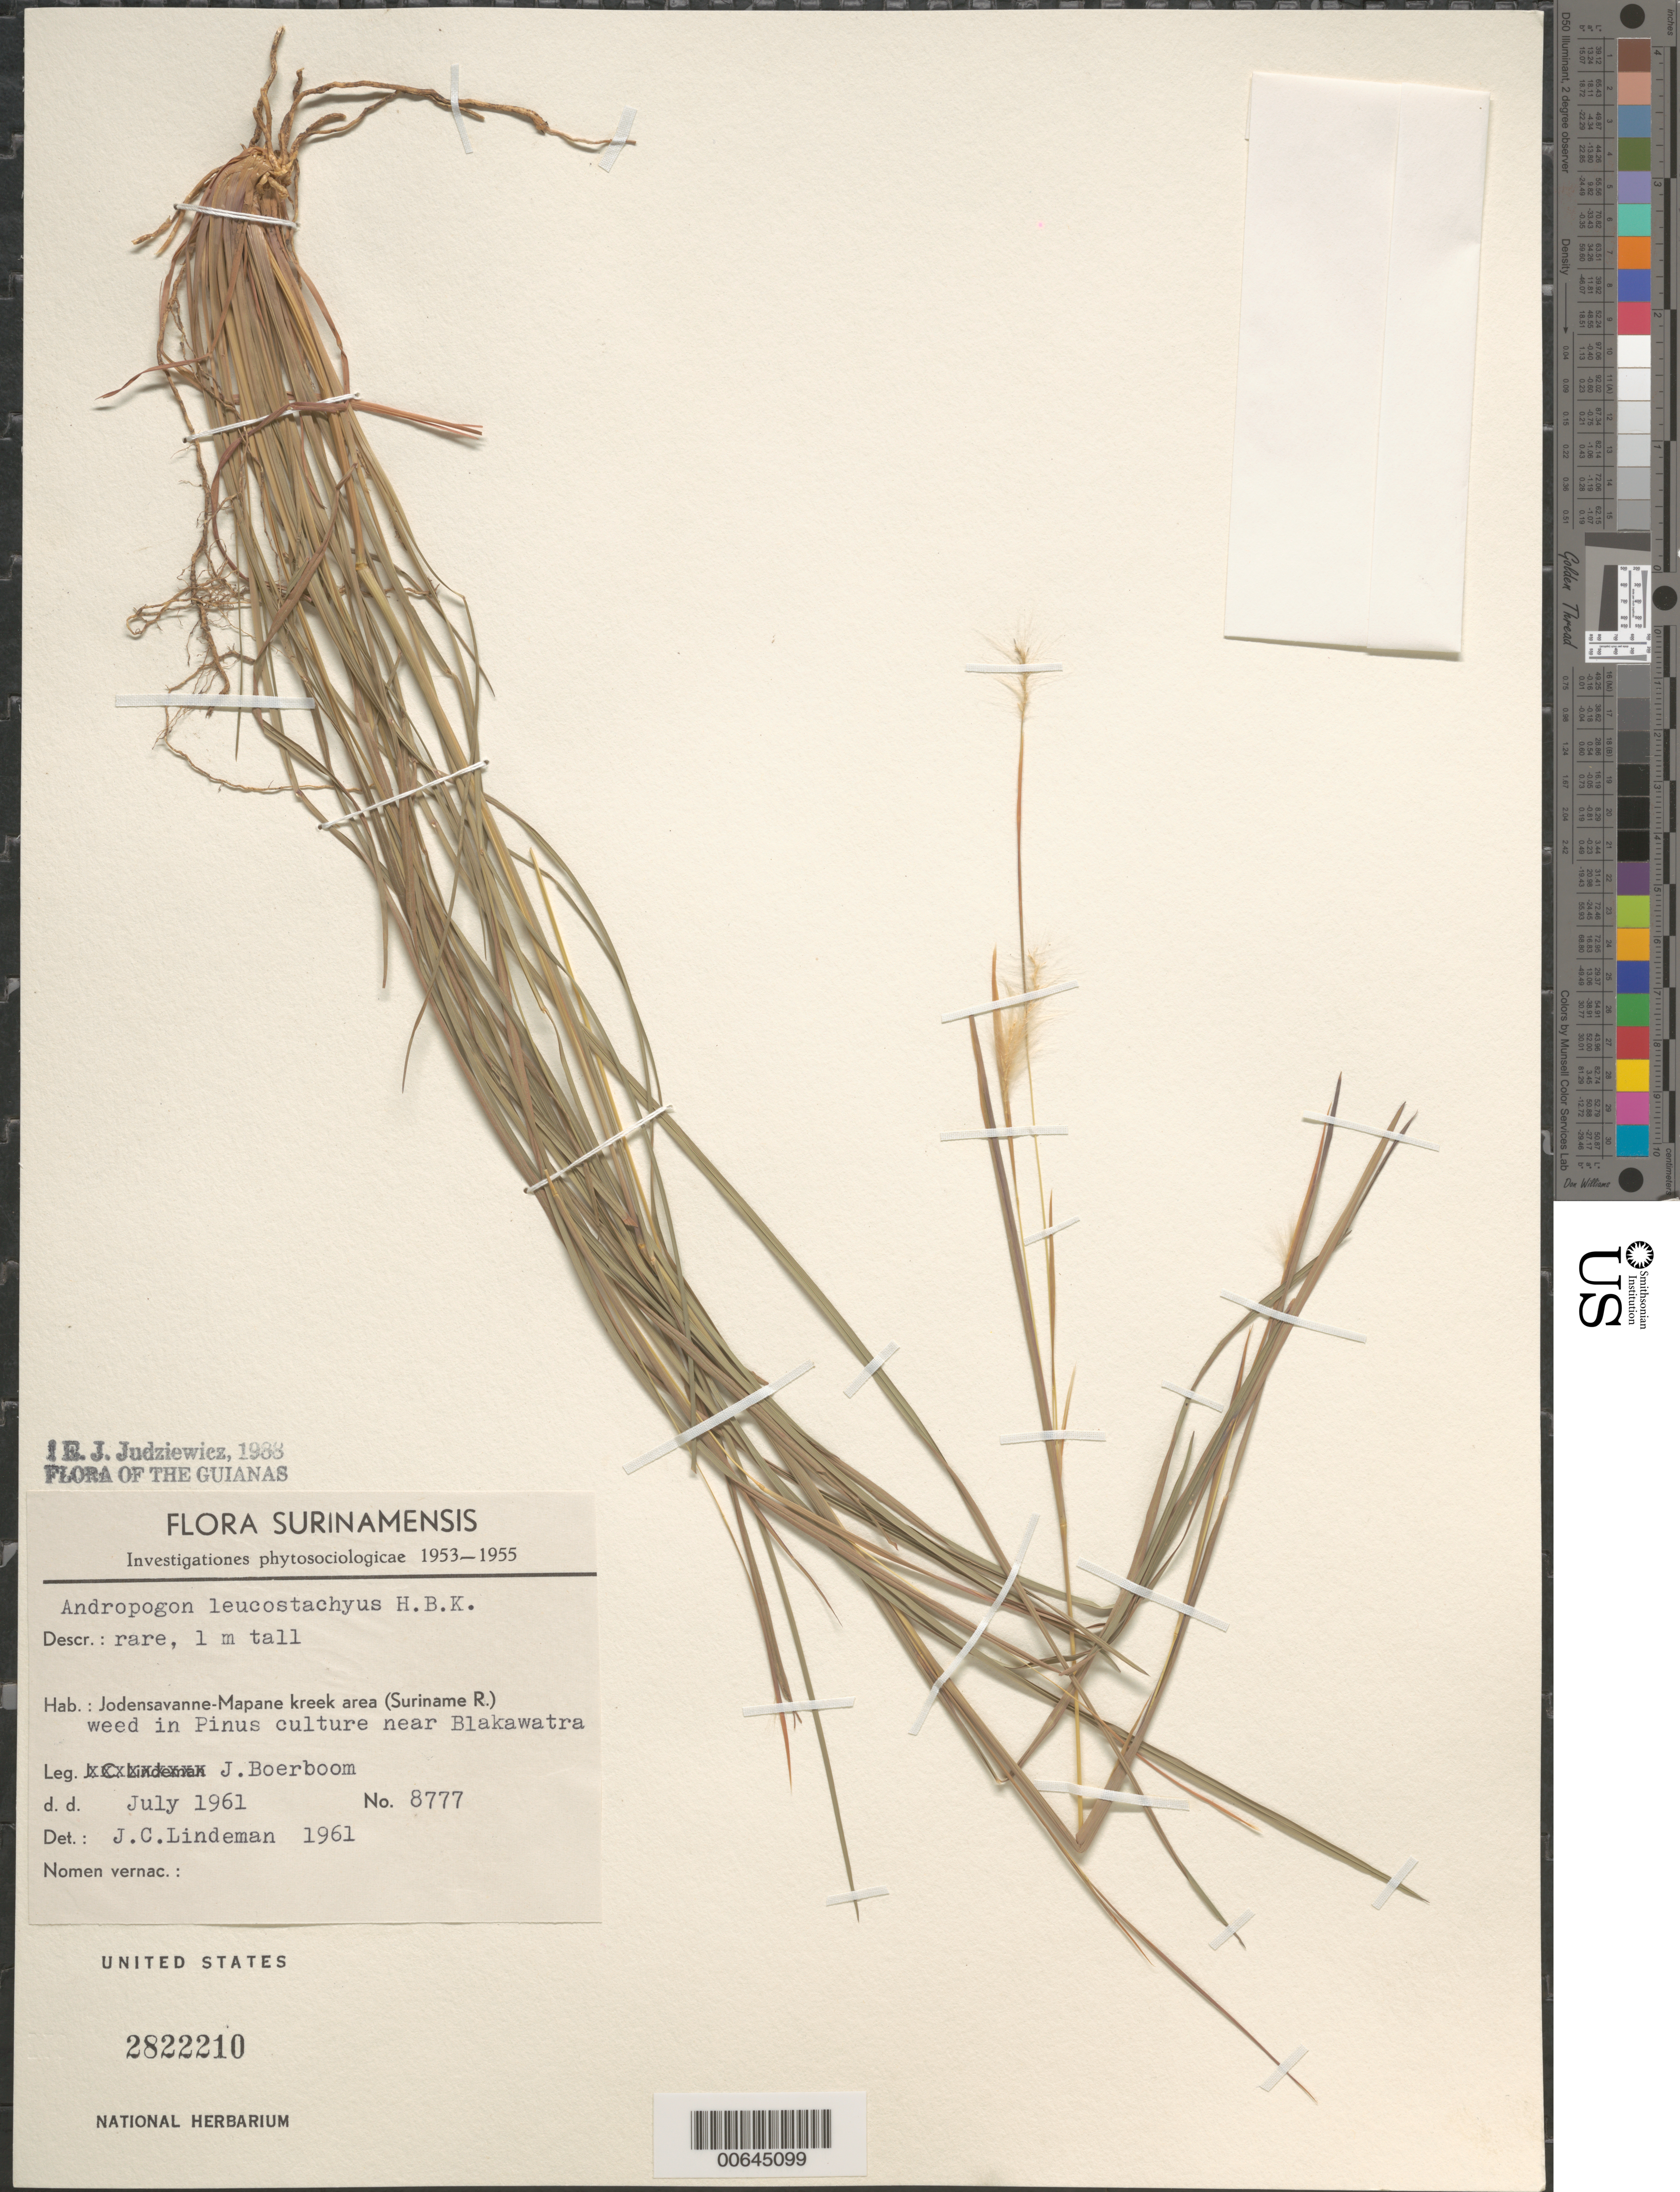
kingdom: Plantae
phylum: Tracheophyta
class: Liliopsida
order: Poales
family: Poaceae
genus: Andropogon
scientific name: Andropogon leucostachyus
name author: Kunth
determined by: Judziewicz, E. J.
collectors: J. Boerboom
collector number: LBB 8777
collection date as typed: Jul-61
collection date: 1961-07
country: Suriname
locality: Blakawatra; Jodenssavanne-Mapane Kreek area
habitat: Young Pinus caribbea plantation, formerly savanna forest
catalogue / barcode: US 2822210